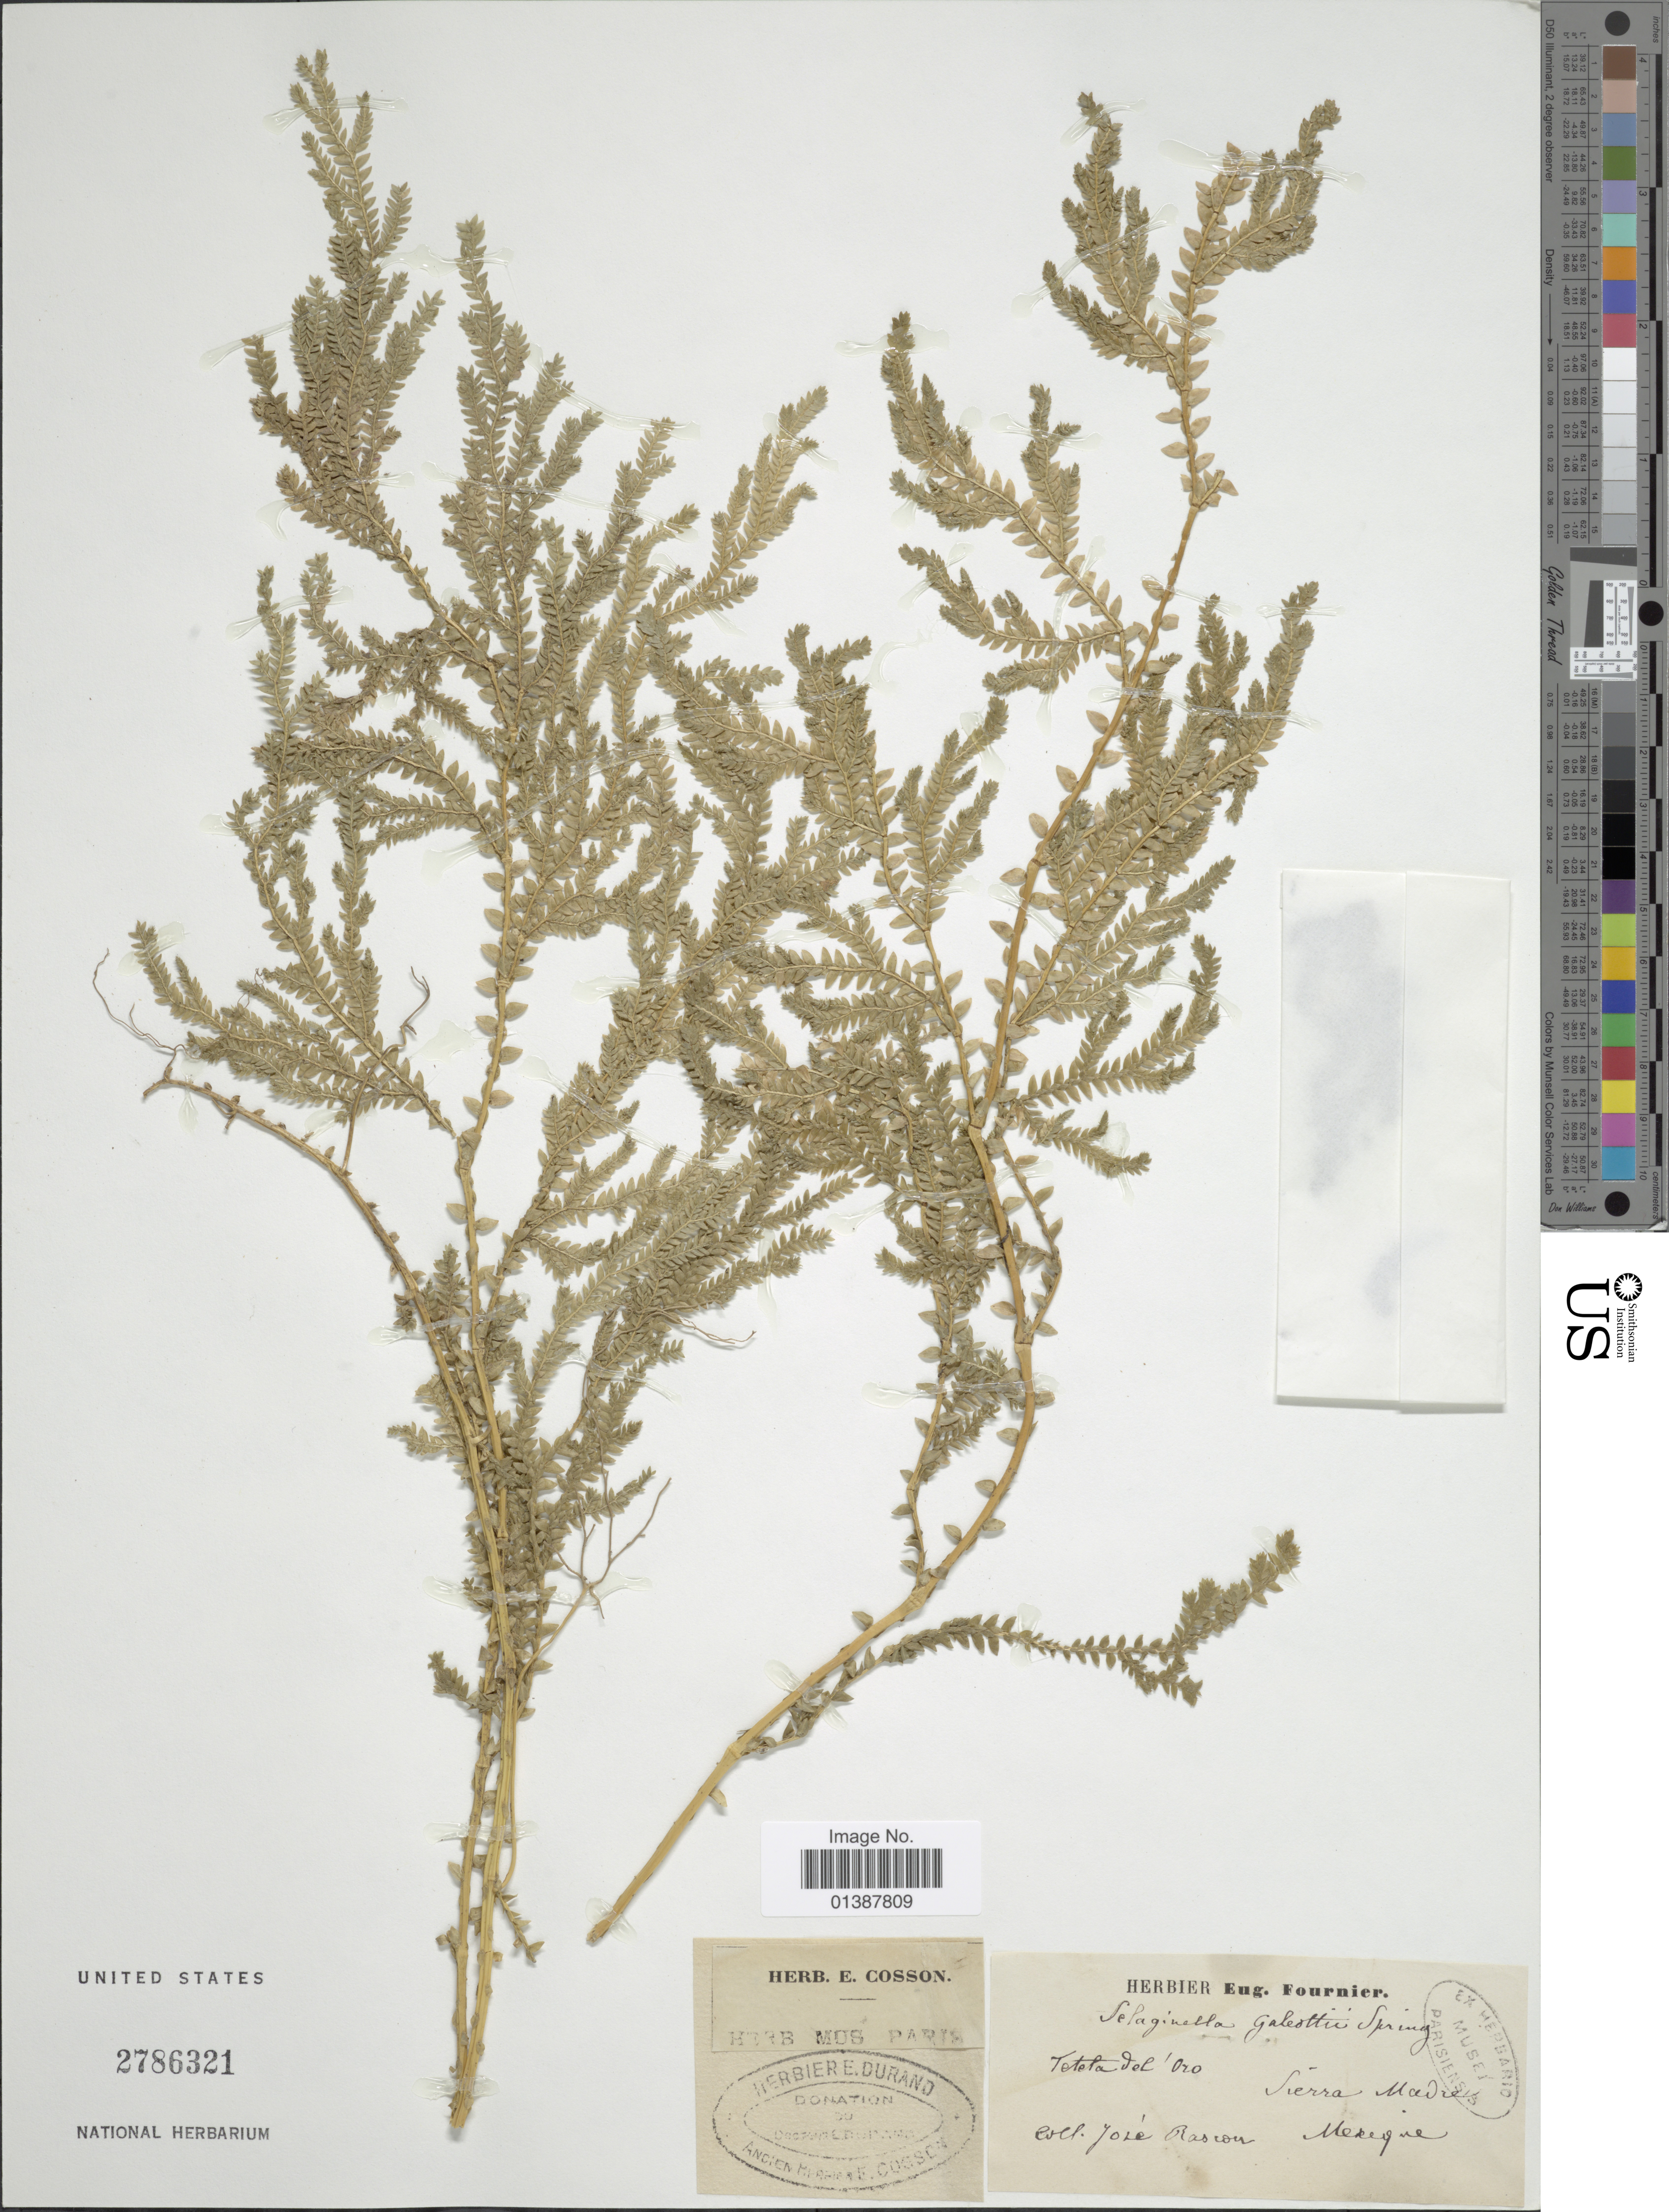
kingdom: Plantae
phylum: Tracheophyta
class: Lycopodiopsida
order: Selaginellales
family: Selaginellaceae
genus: Selaginella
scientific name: Selaginella galeottii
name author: Spring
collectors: E. Fournier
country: Mexico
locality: Tetela del Oro, Sierra Madre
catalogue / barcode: US 2786321